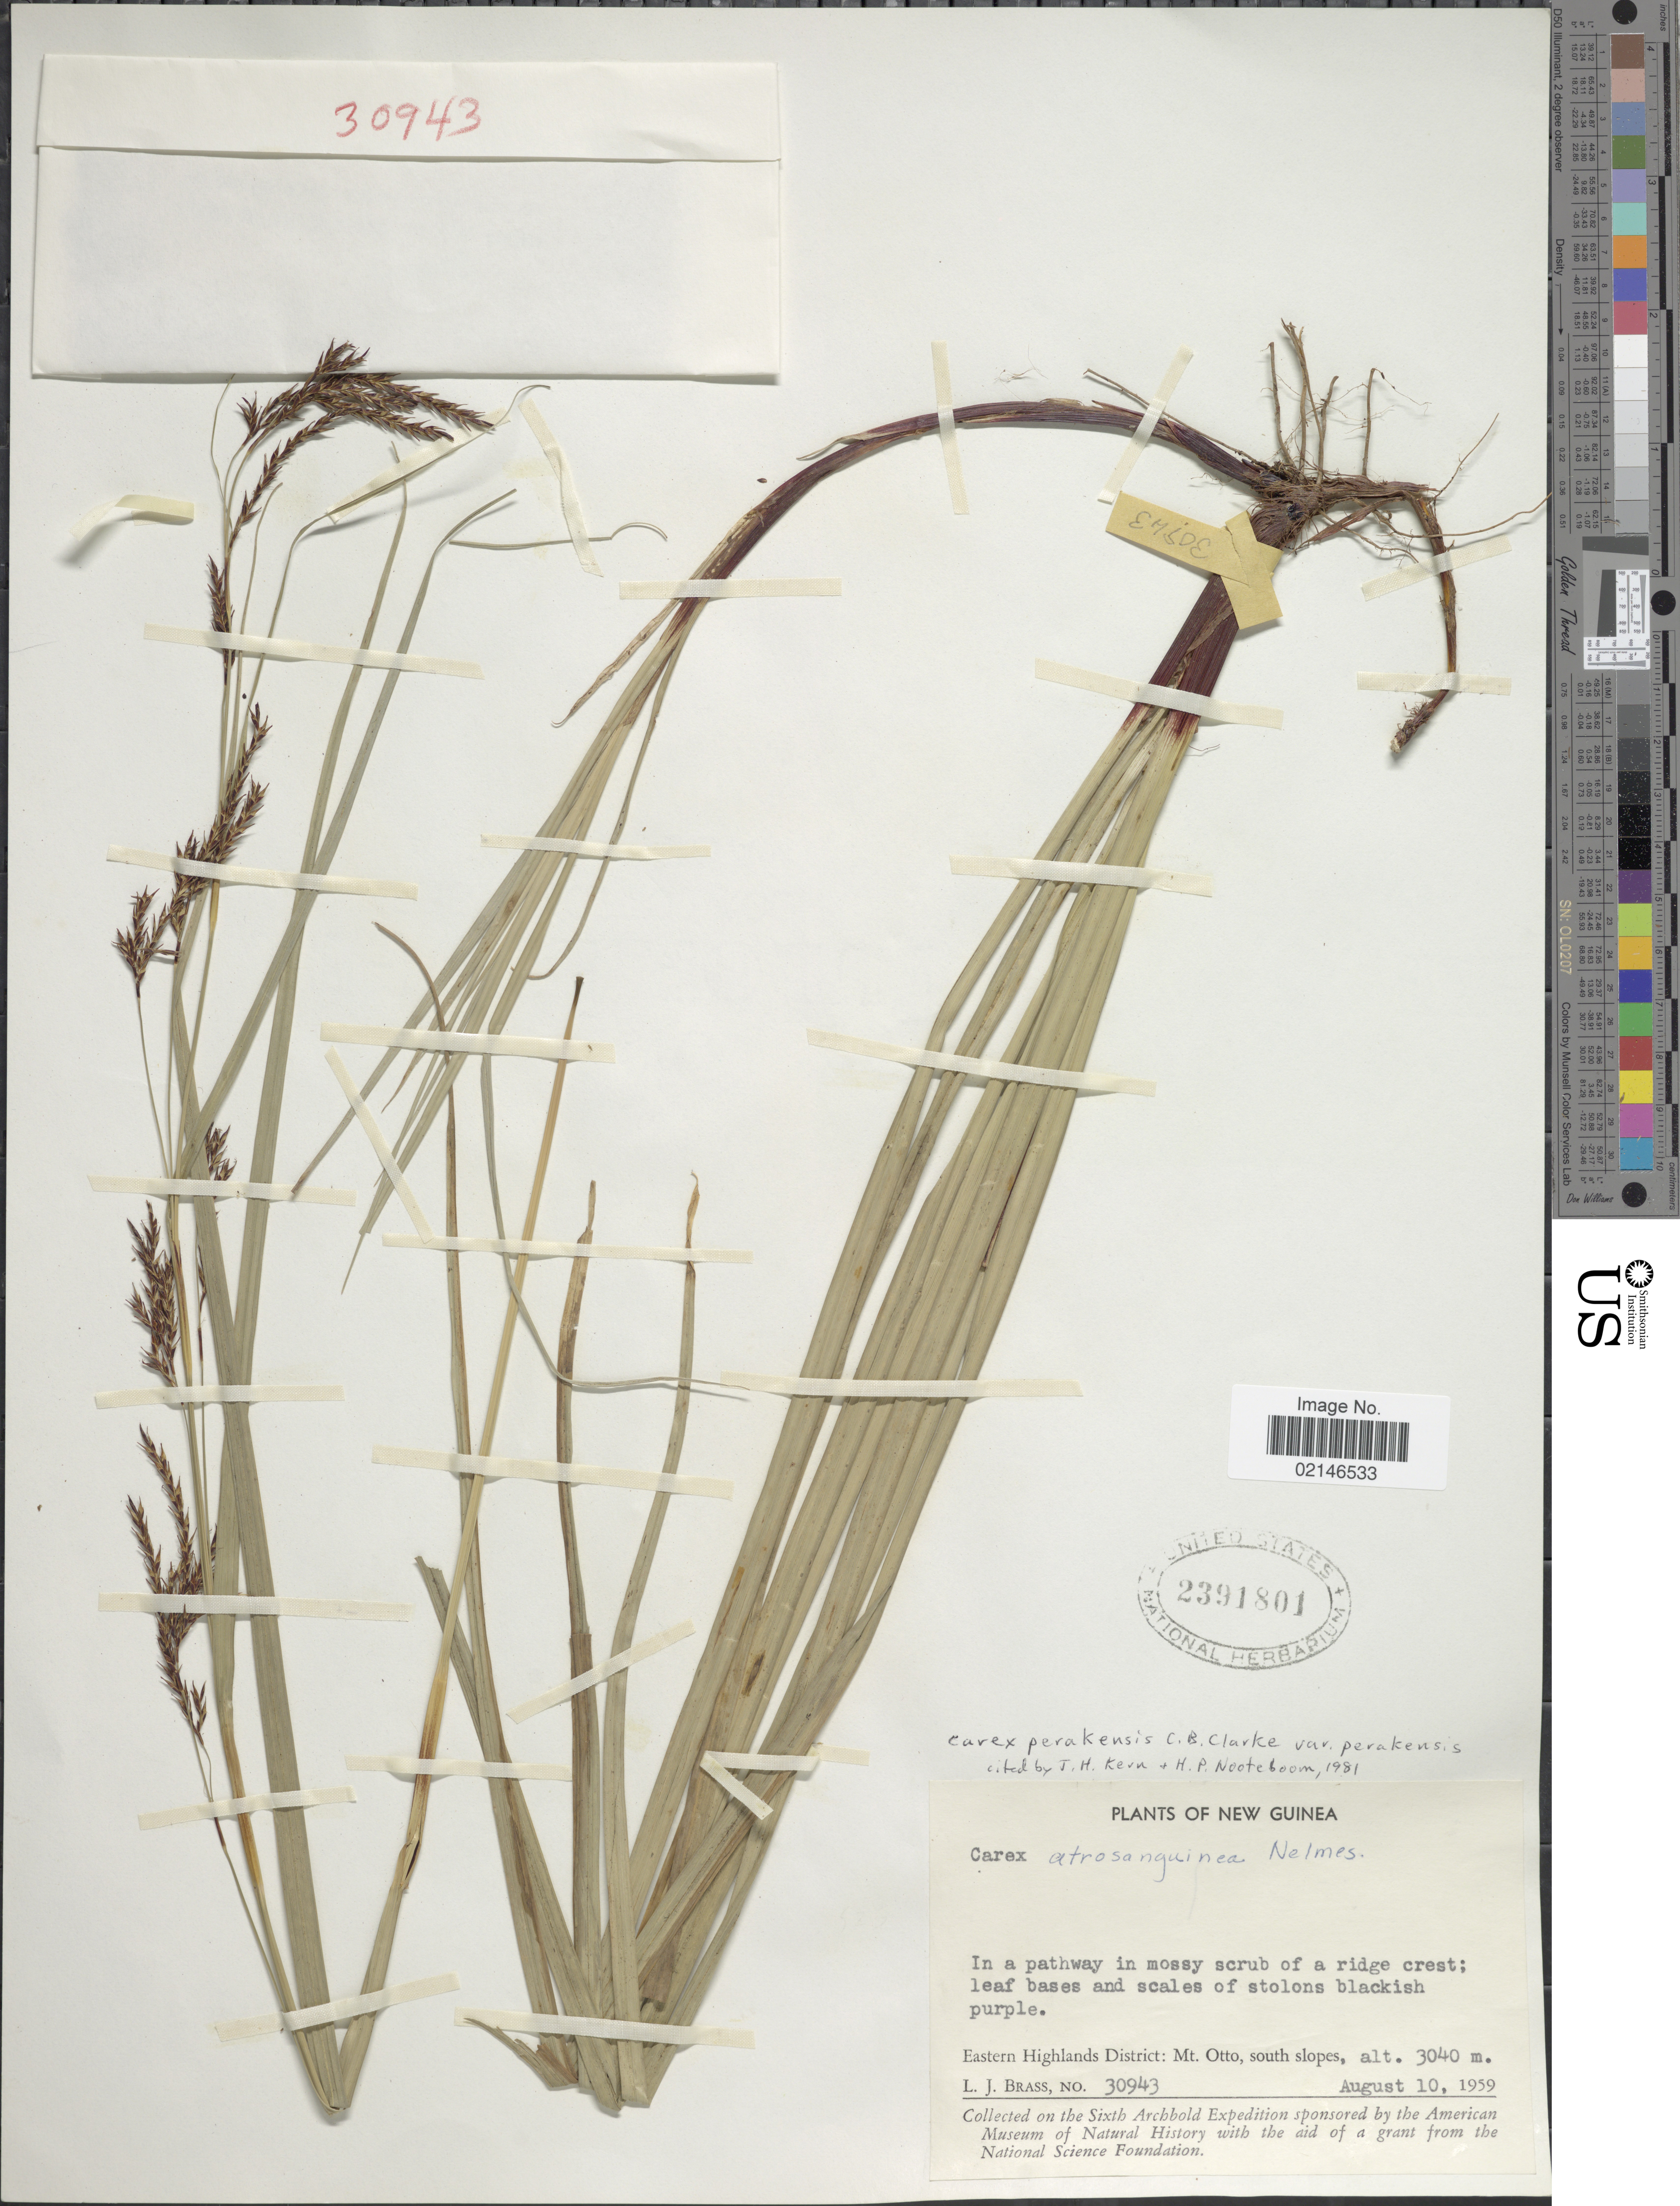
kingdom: Plantae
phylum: Tracheophyta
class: Liliopsida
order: Poales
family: Cyperaceae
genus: Carex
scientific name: Carex perakensis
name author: C.B. Clarke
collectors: L. J. Brass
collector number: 30943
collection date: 1959-08-10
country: Papua New Guinea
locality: New Guinea, Eastern Highlands District: Mt. Otto, south slopes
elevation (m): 3040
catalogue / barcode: US 2391801